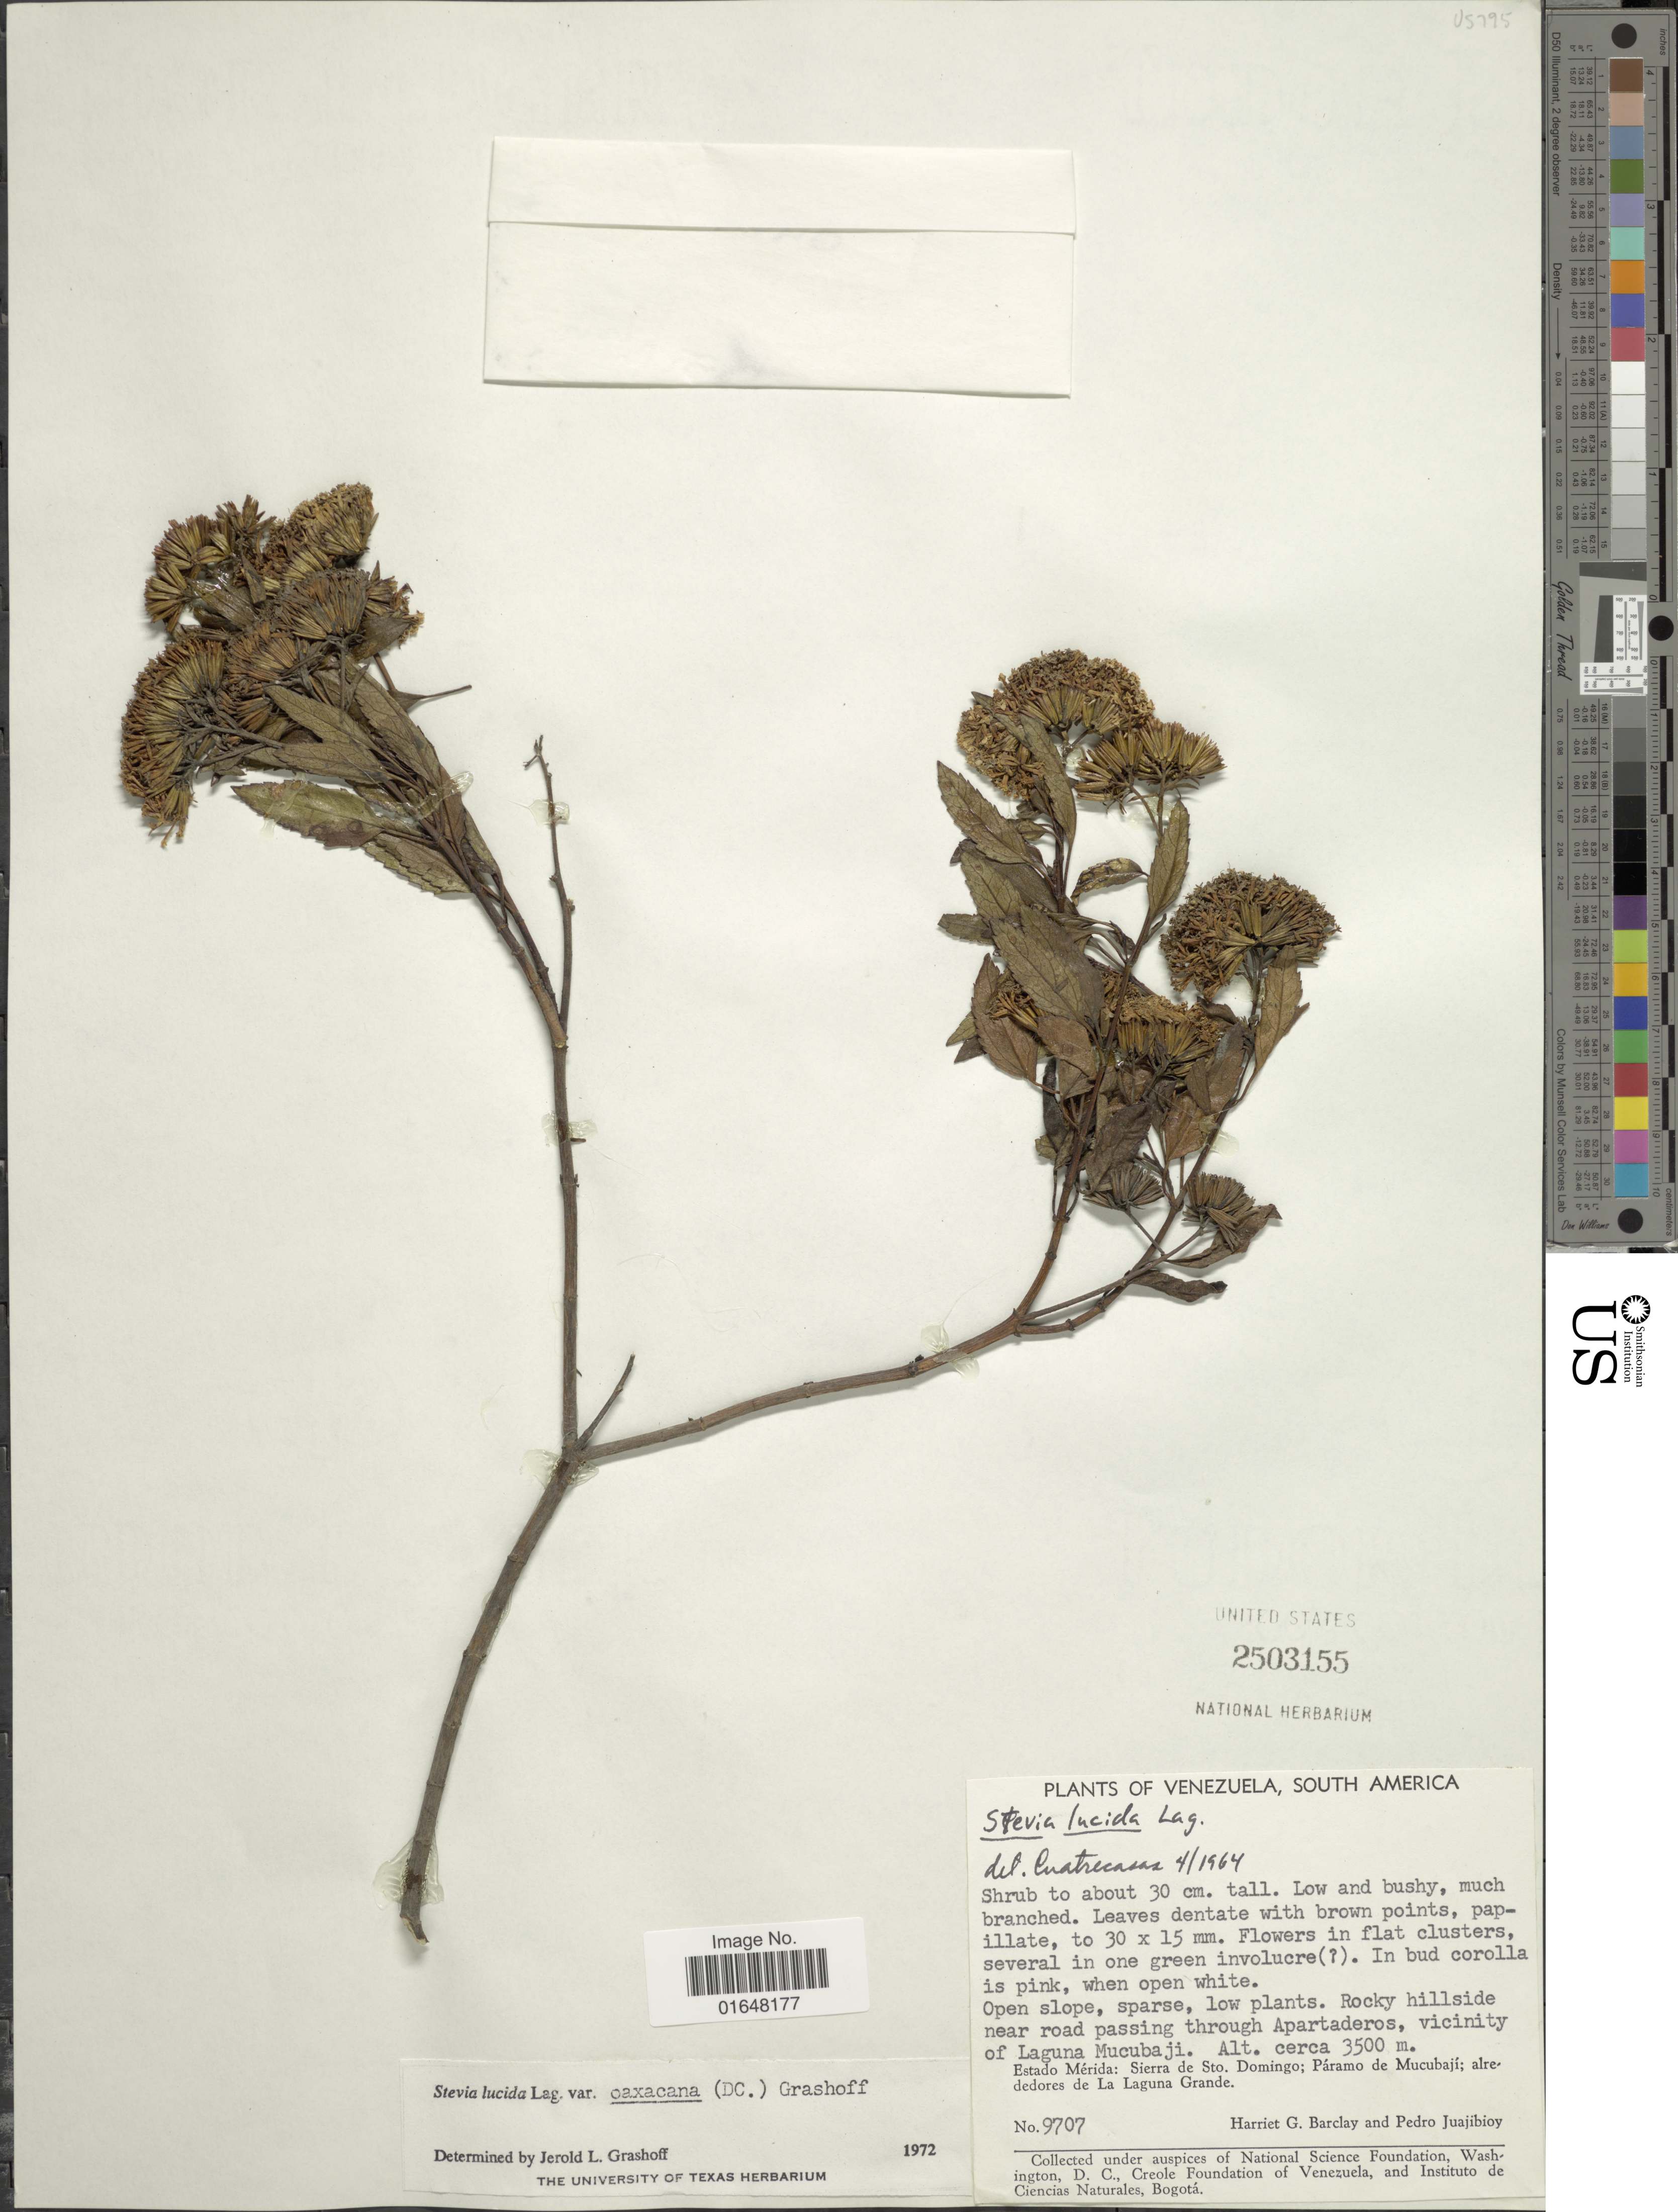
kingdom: Plantae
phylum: Tracheophyta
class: Magnoliopsida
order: Asterales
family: Asteraceae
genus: Stevia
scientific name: Stevia lucida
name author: Lag.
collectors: H. G. Barclay & P. Juajibioy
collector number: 9707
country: Venezuela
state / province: Mérida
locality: South America, near road passing through Apartaderos, vicinity of Laguna Mucubaji, Sierra de Sto. Domingo, Paramo de Mucubaji, alrededores de La Laguna Grande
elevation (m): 3500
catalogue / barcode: US 2503155